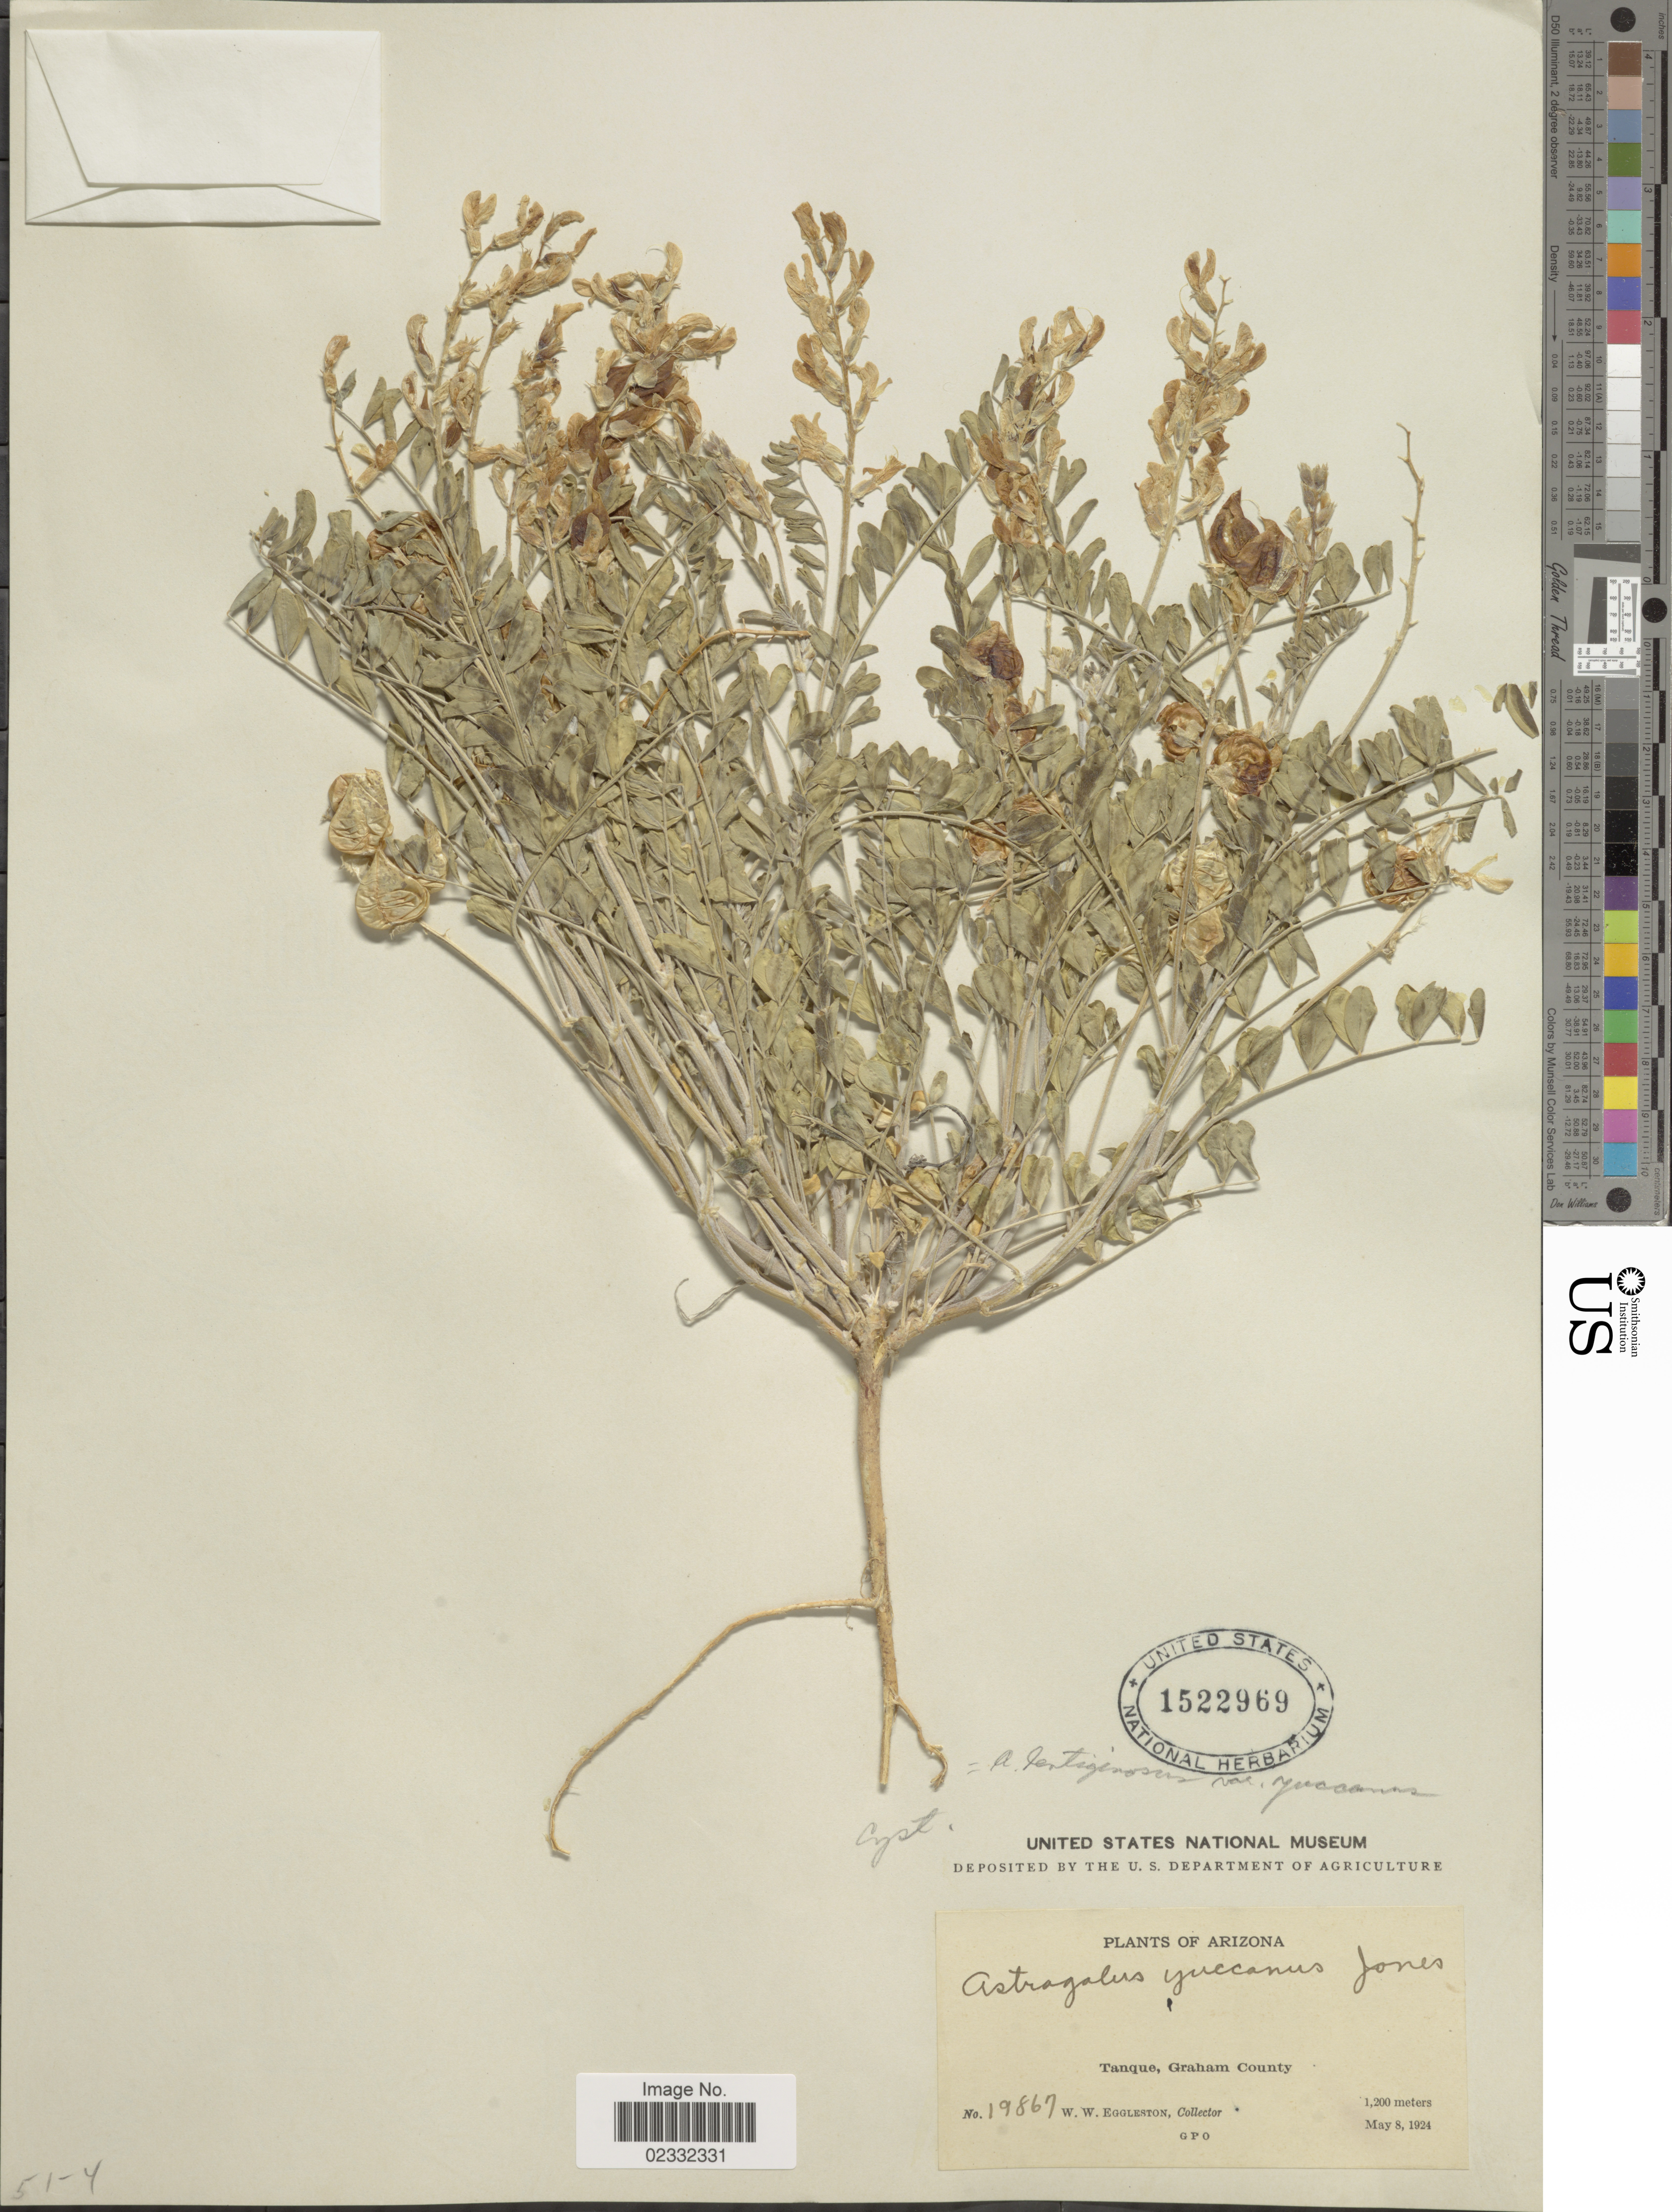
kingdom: Plantae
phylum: Tracheophyta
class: Magnoliopsida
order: Fabales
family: Fabaceae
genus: Astragalus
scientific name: Astragalus lentiginosus var. yuccanus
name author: M.E. Jones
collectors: W. W. Eggleston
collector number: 19867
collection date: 1924-05-08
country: United States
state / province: Arizona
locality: Arizona, Tanque, Graham County.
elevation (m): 1200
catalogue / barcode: US 1522969